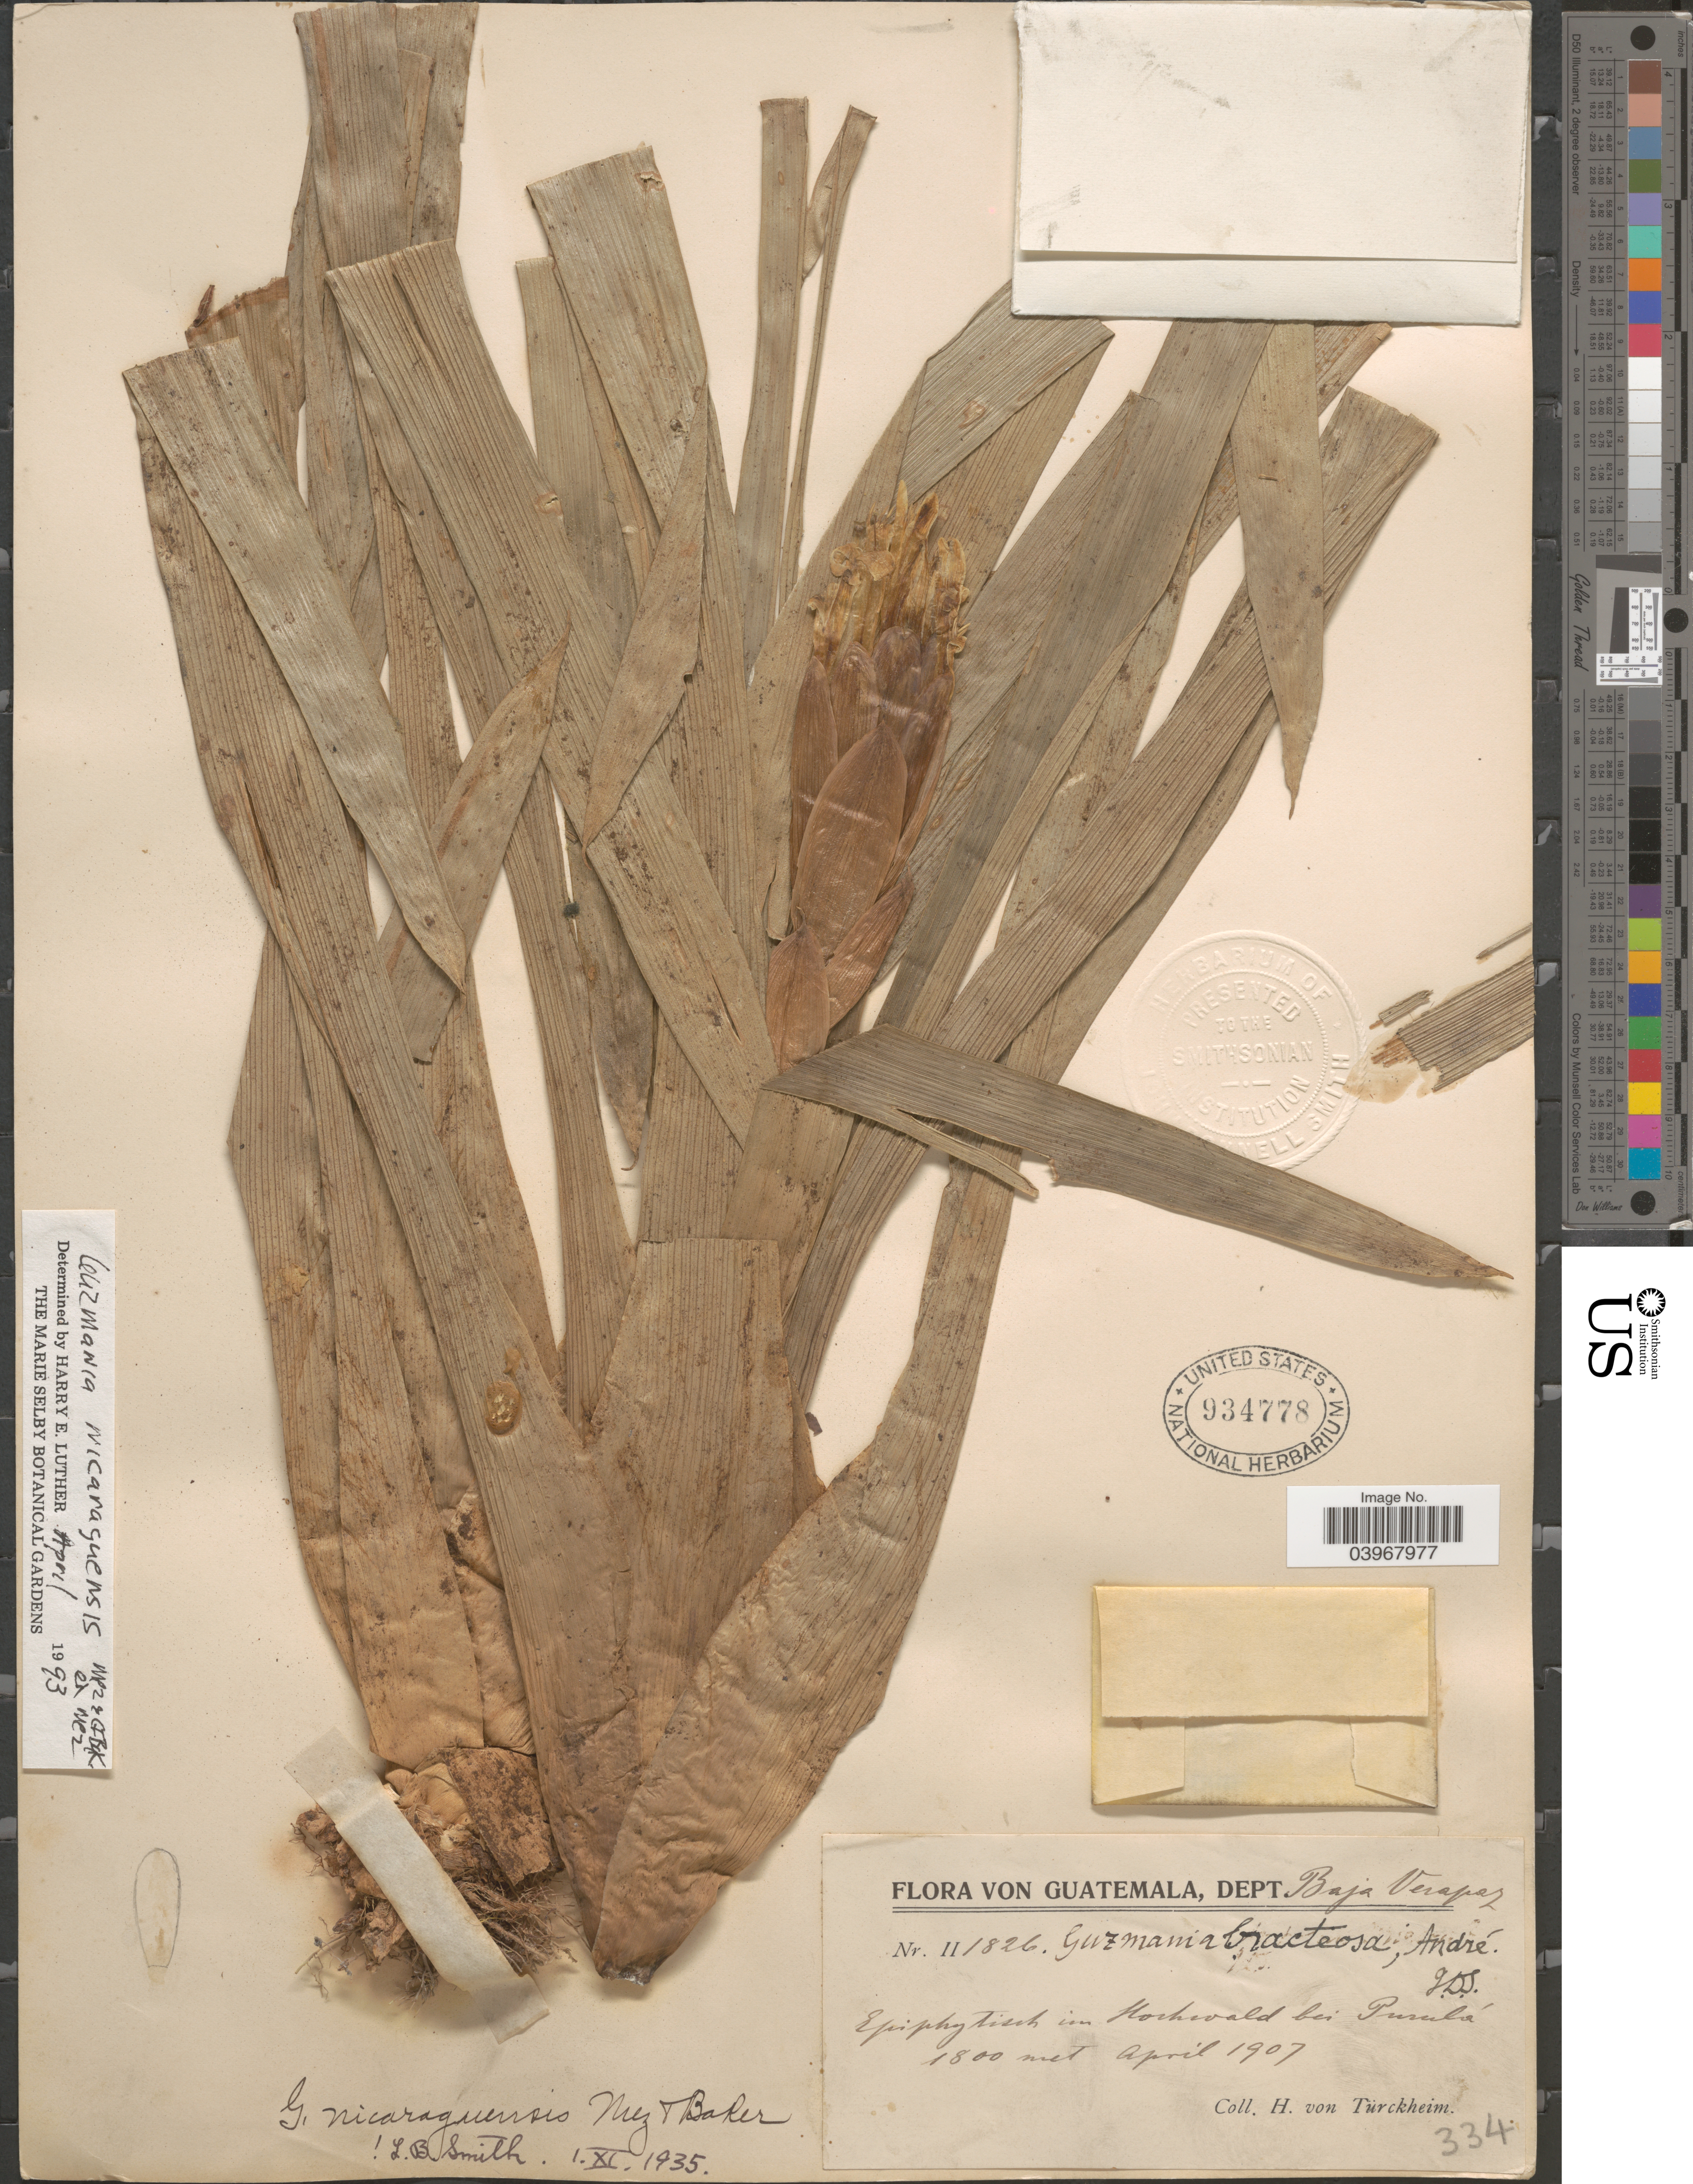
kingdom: Plantae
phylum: Tracheophyta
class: Liliopsida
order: Poales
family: Bromeliaceae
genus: Guzmania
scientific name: Guzmania nicaraguensis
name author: Mez & Mez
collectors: H. von Türckheim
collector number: II1826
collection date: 1907-04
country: Guatemala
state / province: Baja Verapaz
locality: Dept. Baja Verapaz. Im Hochwald bei Purulá.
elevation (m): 1800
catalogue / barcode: US 934778